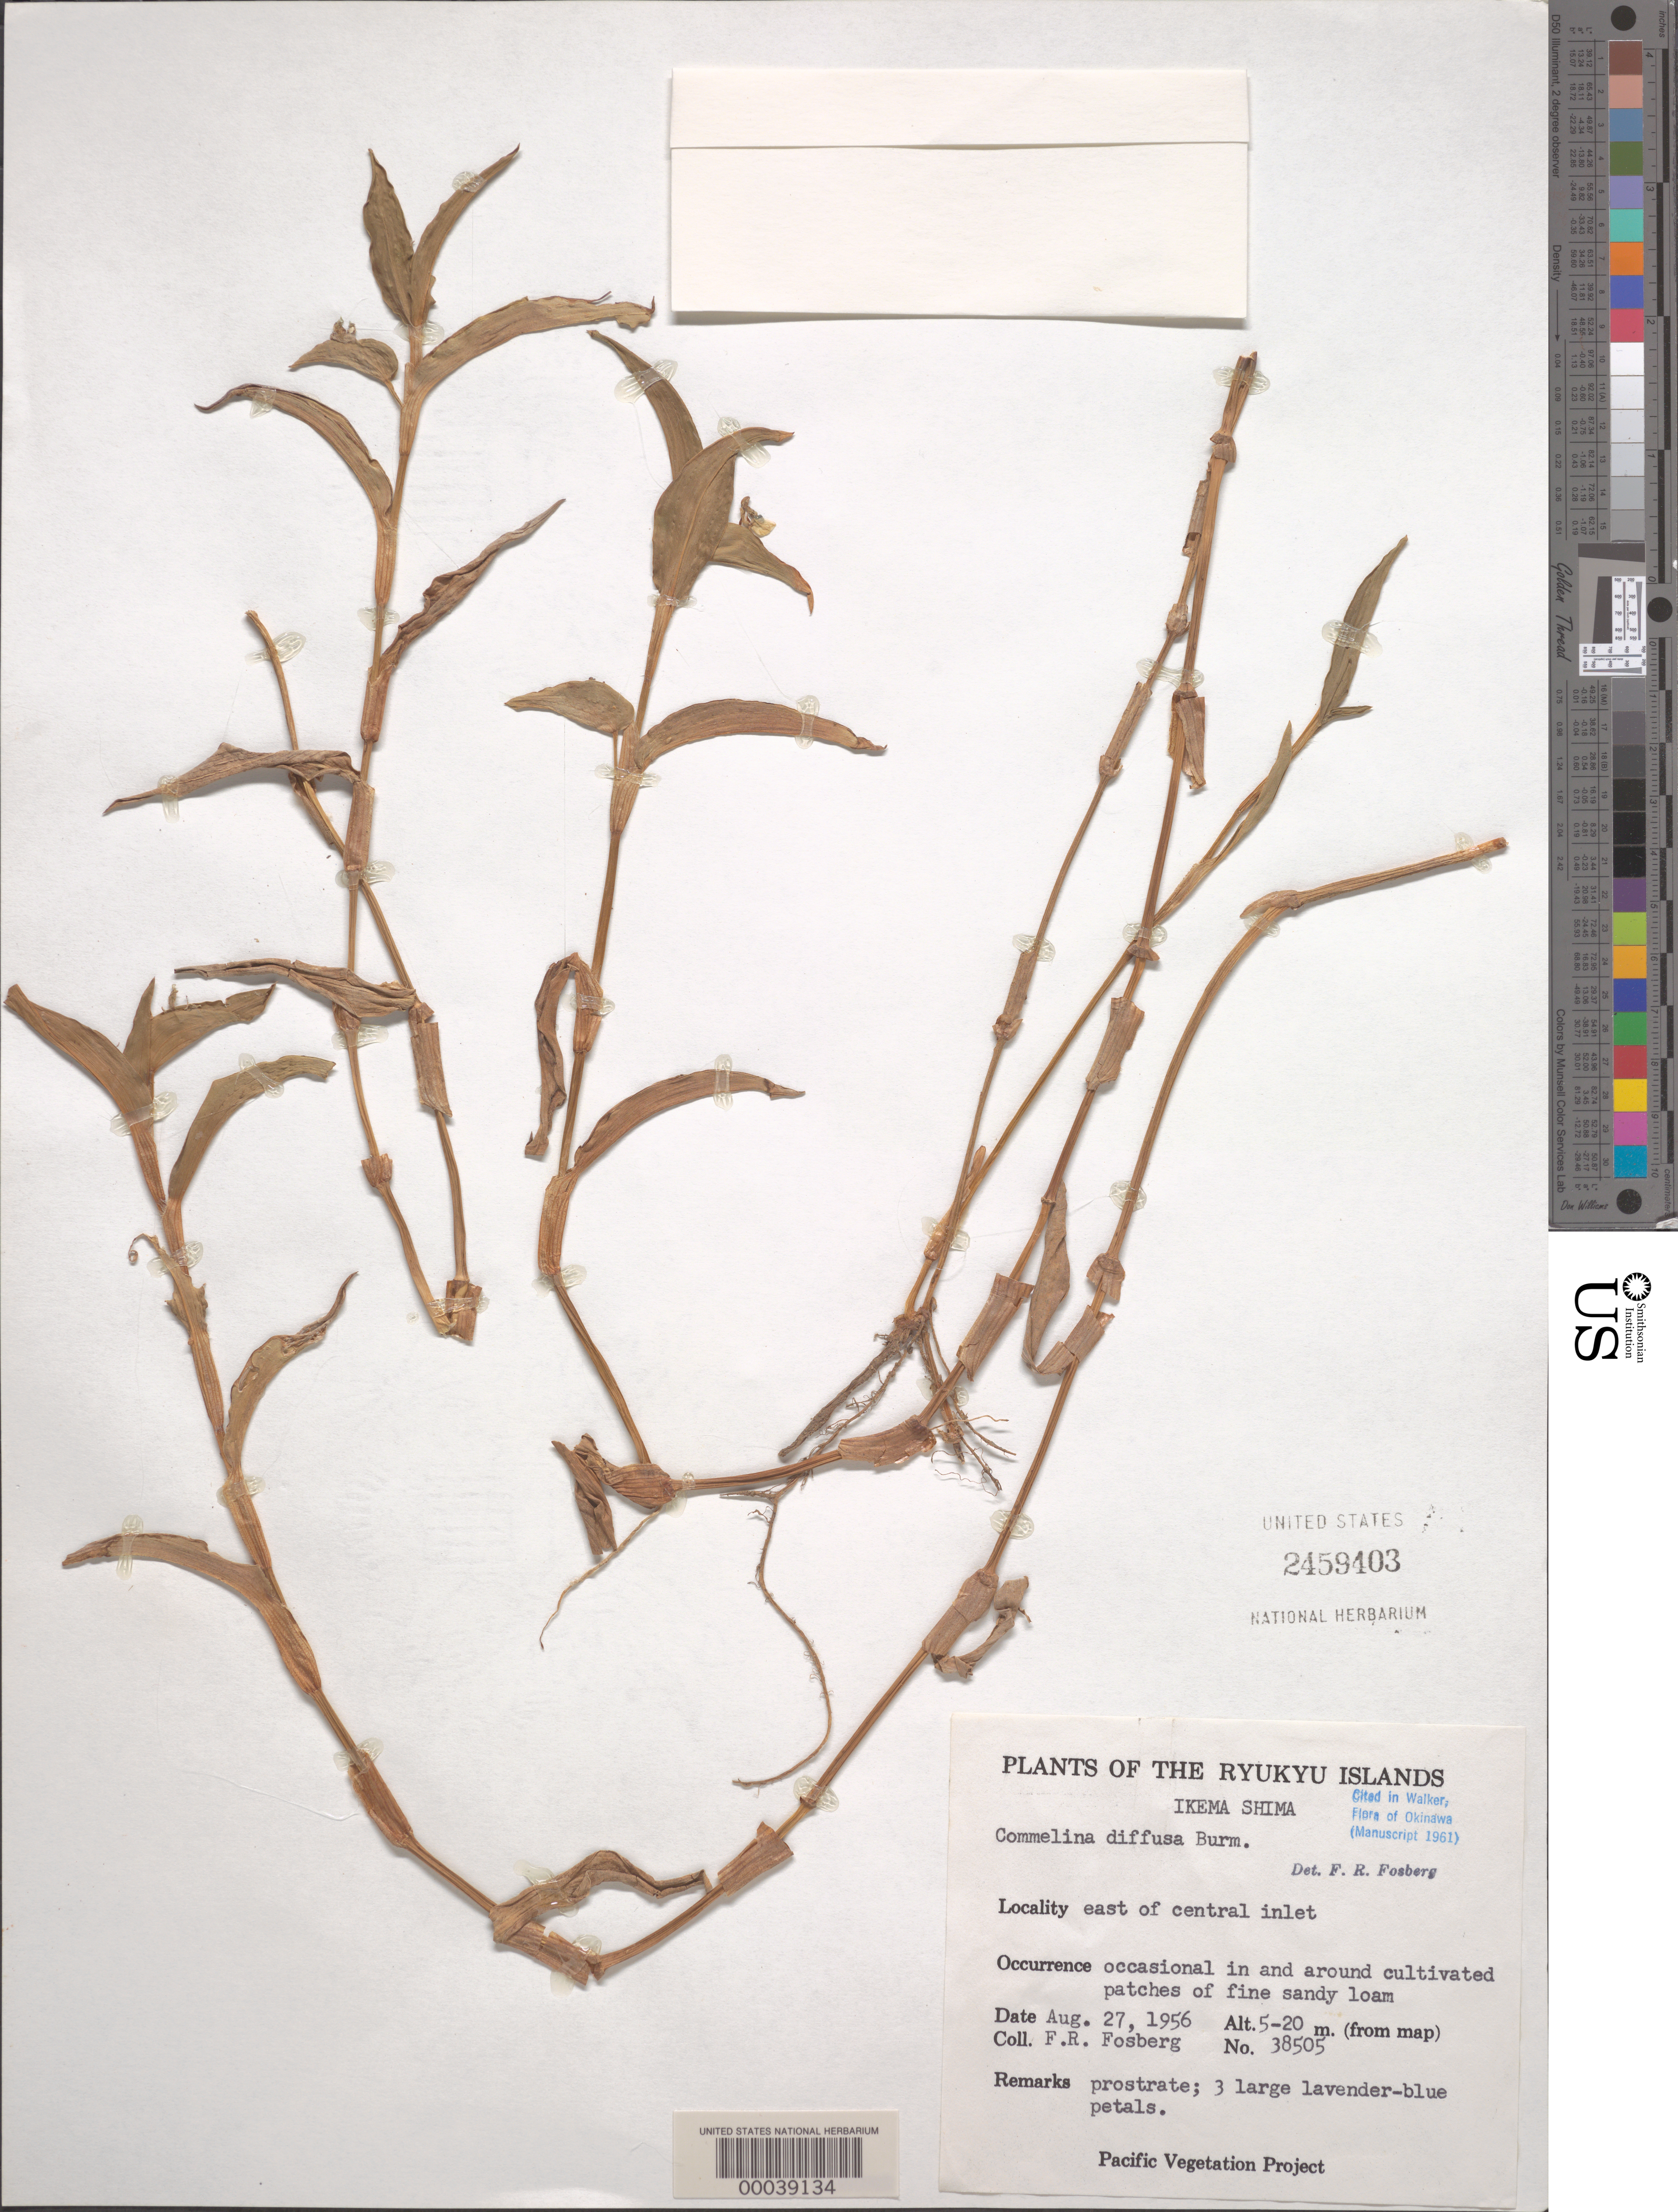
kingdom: Plantae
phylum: Tracheophyta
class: Liliopsida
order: Commelinales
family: Commelinaceae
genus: Commelina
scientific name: Commelina diffusa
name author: Burm. f.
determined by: Fosberg, F. R.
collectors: F. R. Fosberg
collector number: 38505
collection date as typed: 27 Aug 1956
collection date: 1956-08-27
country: Japan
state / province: Okinawa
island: Ikema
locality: Ikema shima [Sakishima Is.]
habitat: Cultivated patches; fine sandy loam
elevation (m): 5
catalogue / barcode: US 2459403